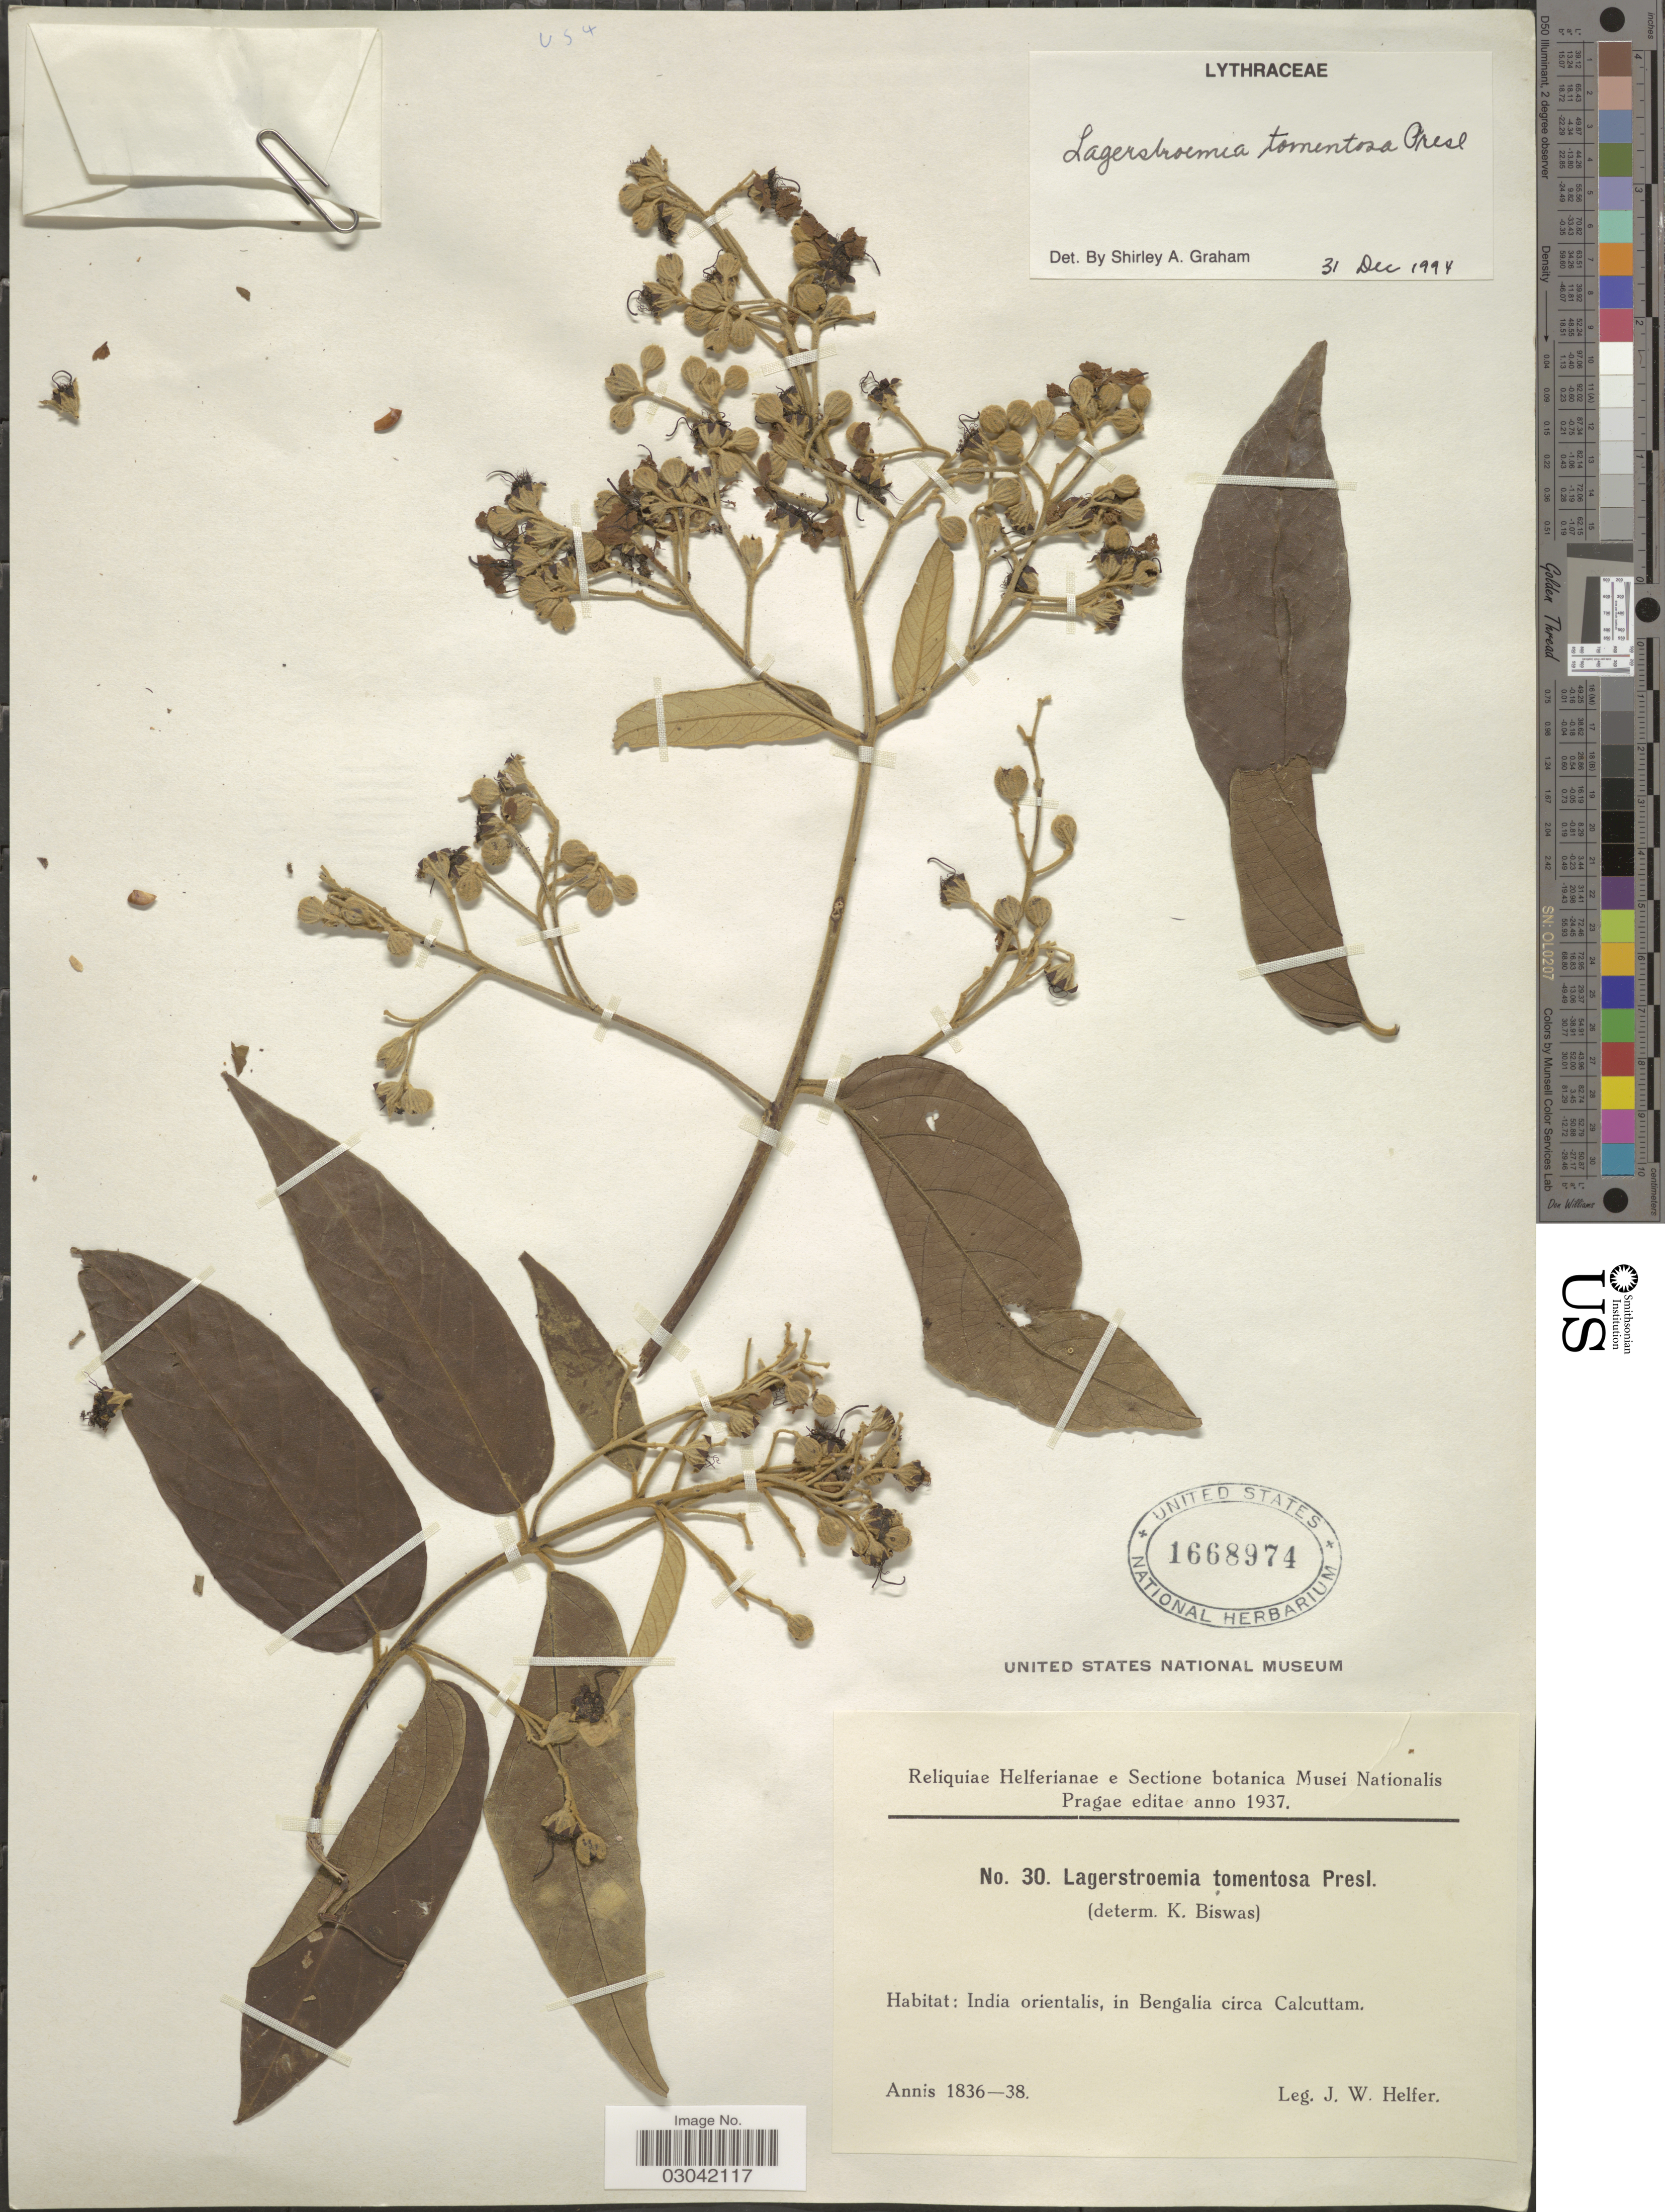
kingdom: Plantae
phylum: Tracheophyta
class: Magnoliopsida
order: Myrtales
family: Lythraceae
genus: Lagerstroemia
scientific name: Lagerstroemia tomentosa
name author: C. Presl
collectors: J. W. Helfer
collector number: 30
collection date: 1836/1838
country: India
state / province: West Bengal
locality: India orientalis, in Bengalia circa Calcuttam.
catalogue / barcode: US 1668974